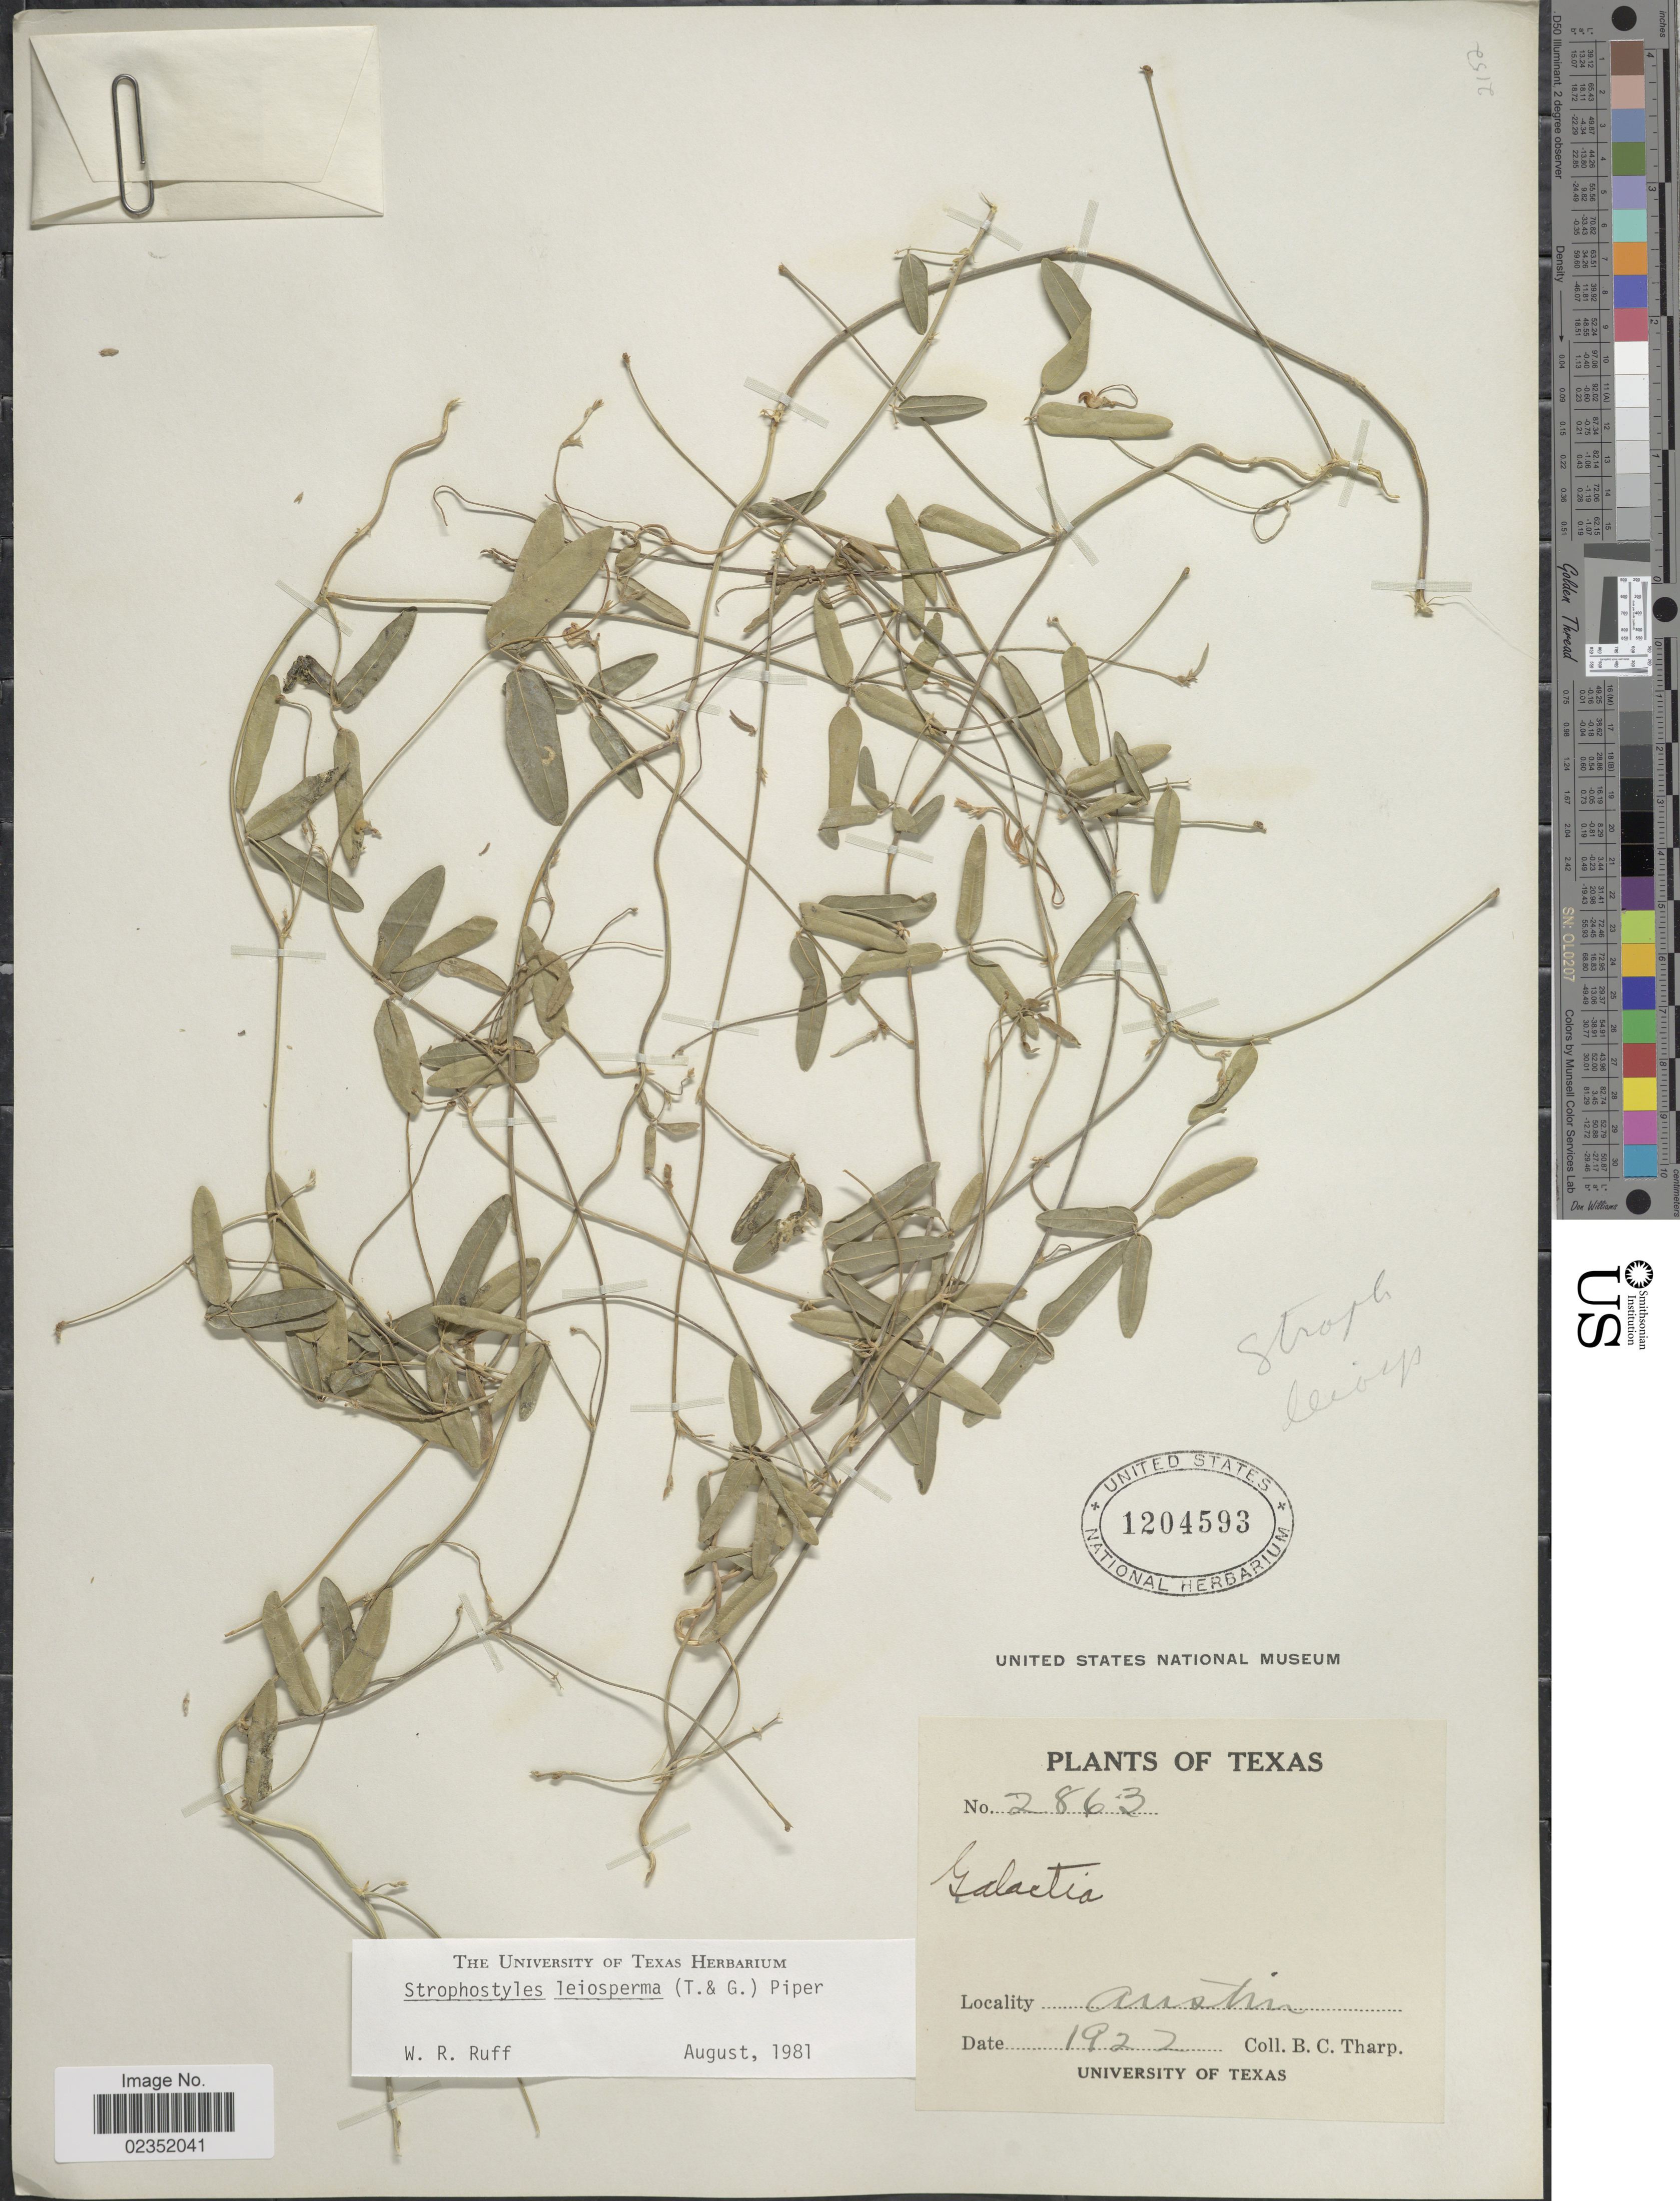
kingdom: Plantae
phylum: Tracheophyta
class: Magnoliopsida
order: Fabales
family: Fabaceae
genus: Strophostyles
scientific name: Strophostyles leiosperma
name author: (Torr. & A. Gray) Piper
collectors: B. C. Tharp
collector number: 2863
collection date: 1922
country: United States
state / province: Texas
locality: Austin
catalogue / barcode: US 1204593